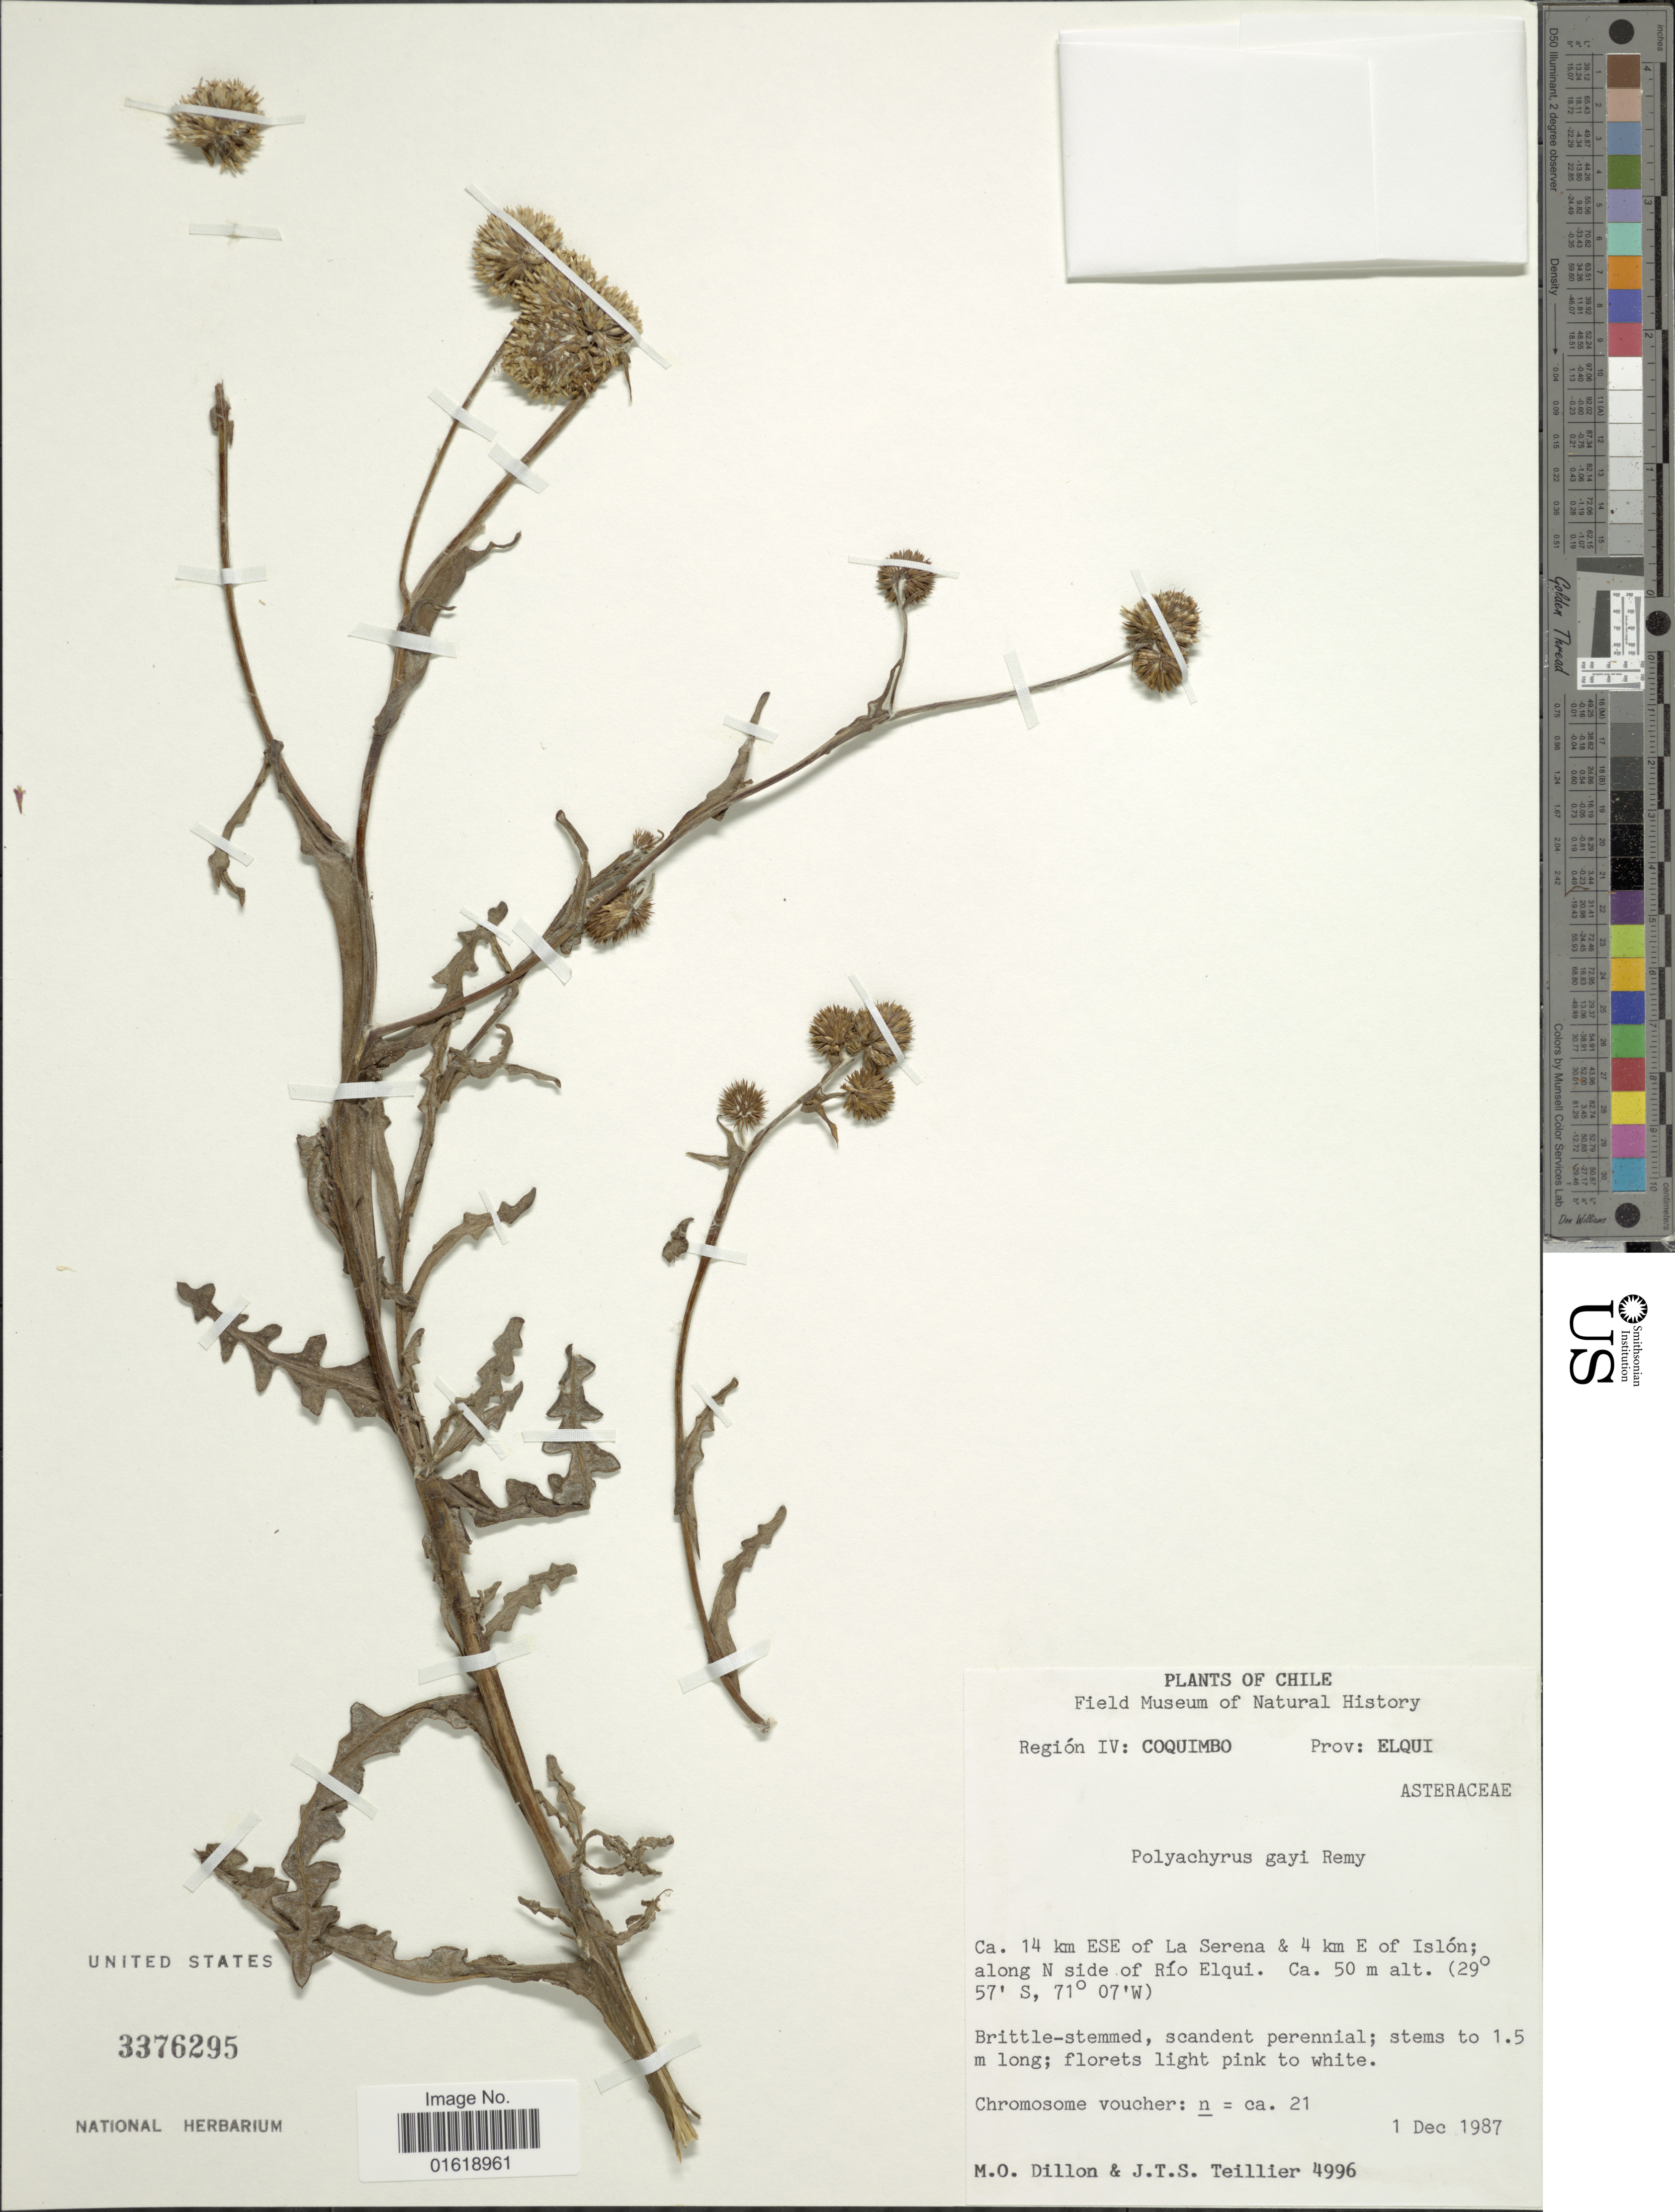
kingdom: Plantae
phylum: Tracheophyta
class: Magnoliopsida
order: Asterales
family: Asteraceae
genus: Polyachyrus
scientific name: Polyachyrus gayi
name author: J. Rémy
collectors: M. O. Dillon & Teillier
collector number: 4996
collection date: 1987-12-01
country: Chile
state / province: Coquimbo (IV)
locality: Región IV: Coquimbo. Prov: Elqui. Ca. 14 km ESE of La Serena & 4 km E of Islón; along N side of Río Elqui.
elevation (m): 50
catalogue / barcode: US 3376295